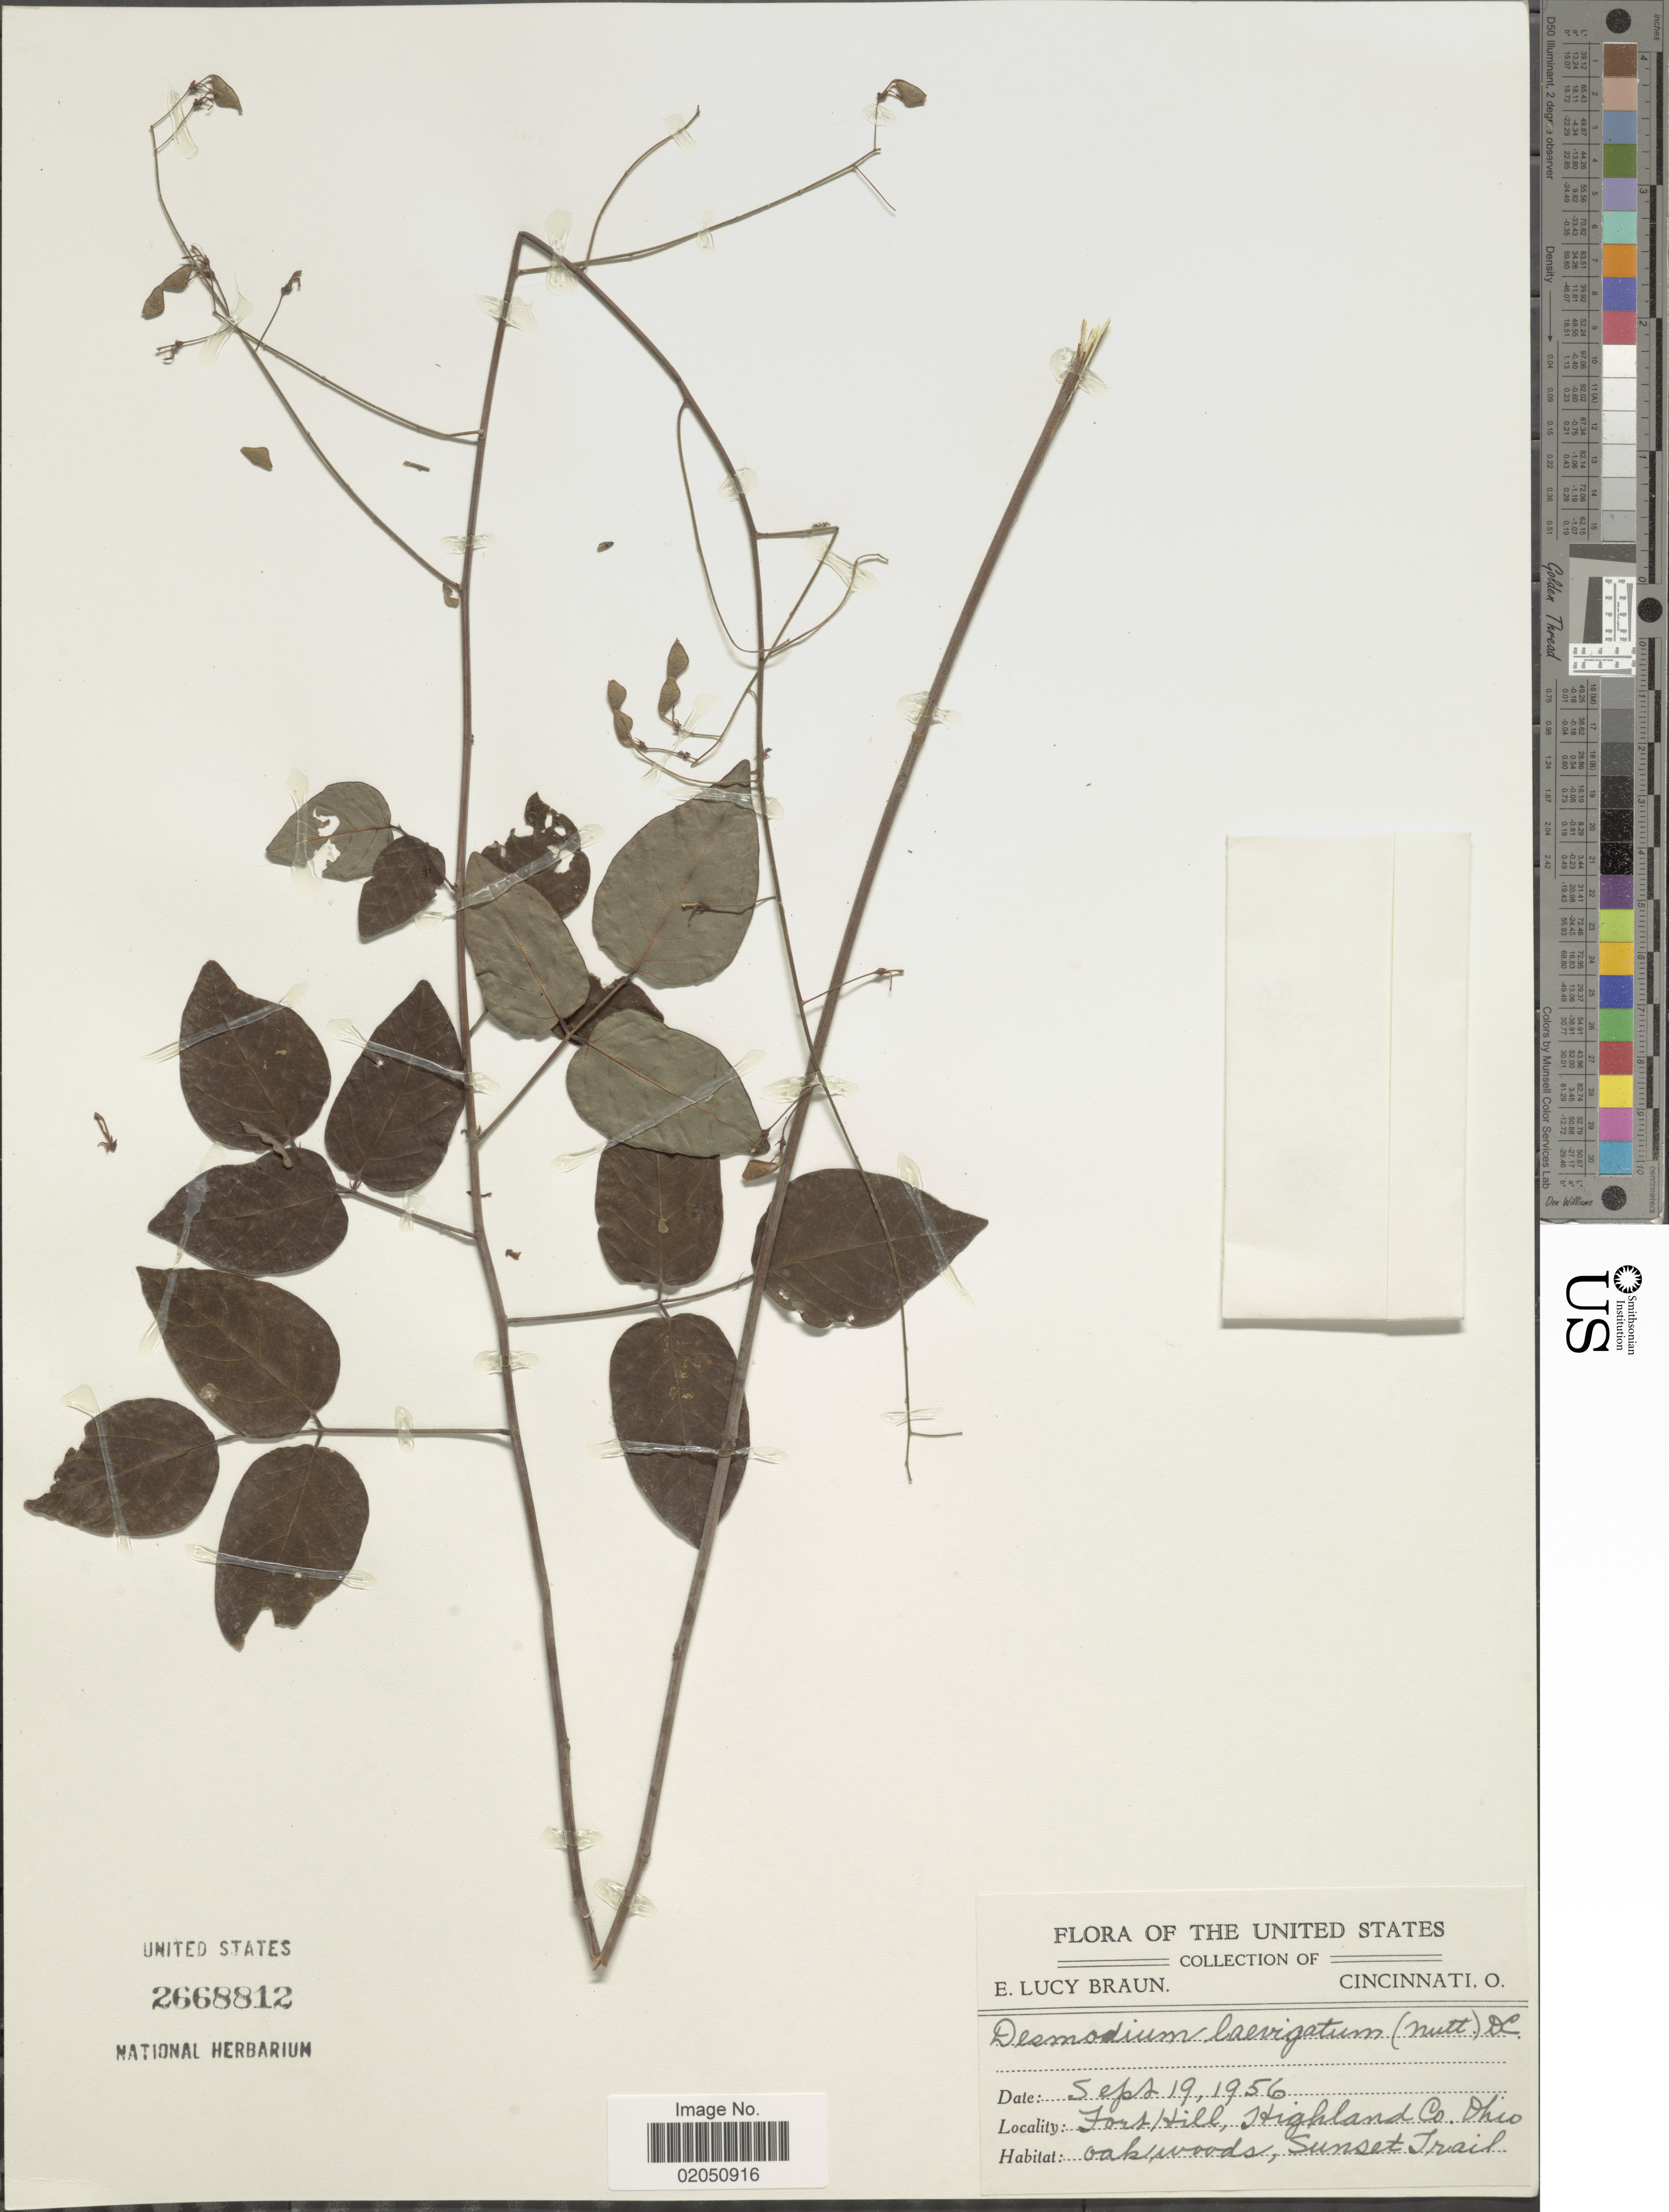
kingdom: Plantae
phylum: Tracheophyta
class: Magnoliopsida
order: Fabales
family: Fabaceae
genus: Desmodium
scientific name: Desmodium laevigatum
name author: (Nutt.) DC.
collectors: E. L. Braun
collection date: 1956-09-19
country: United States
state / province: Ohio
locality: Fort Hill, Highland Co. oak woods, Sunset Trail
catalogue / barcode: US 2668812